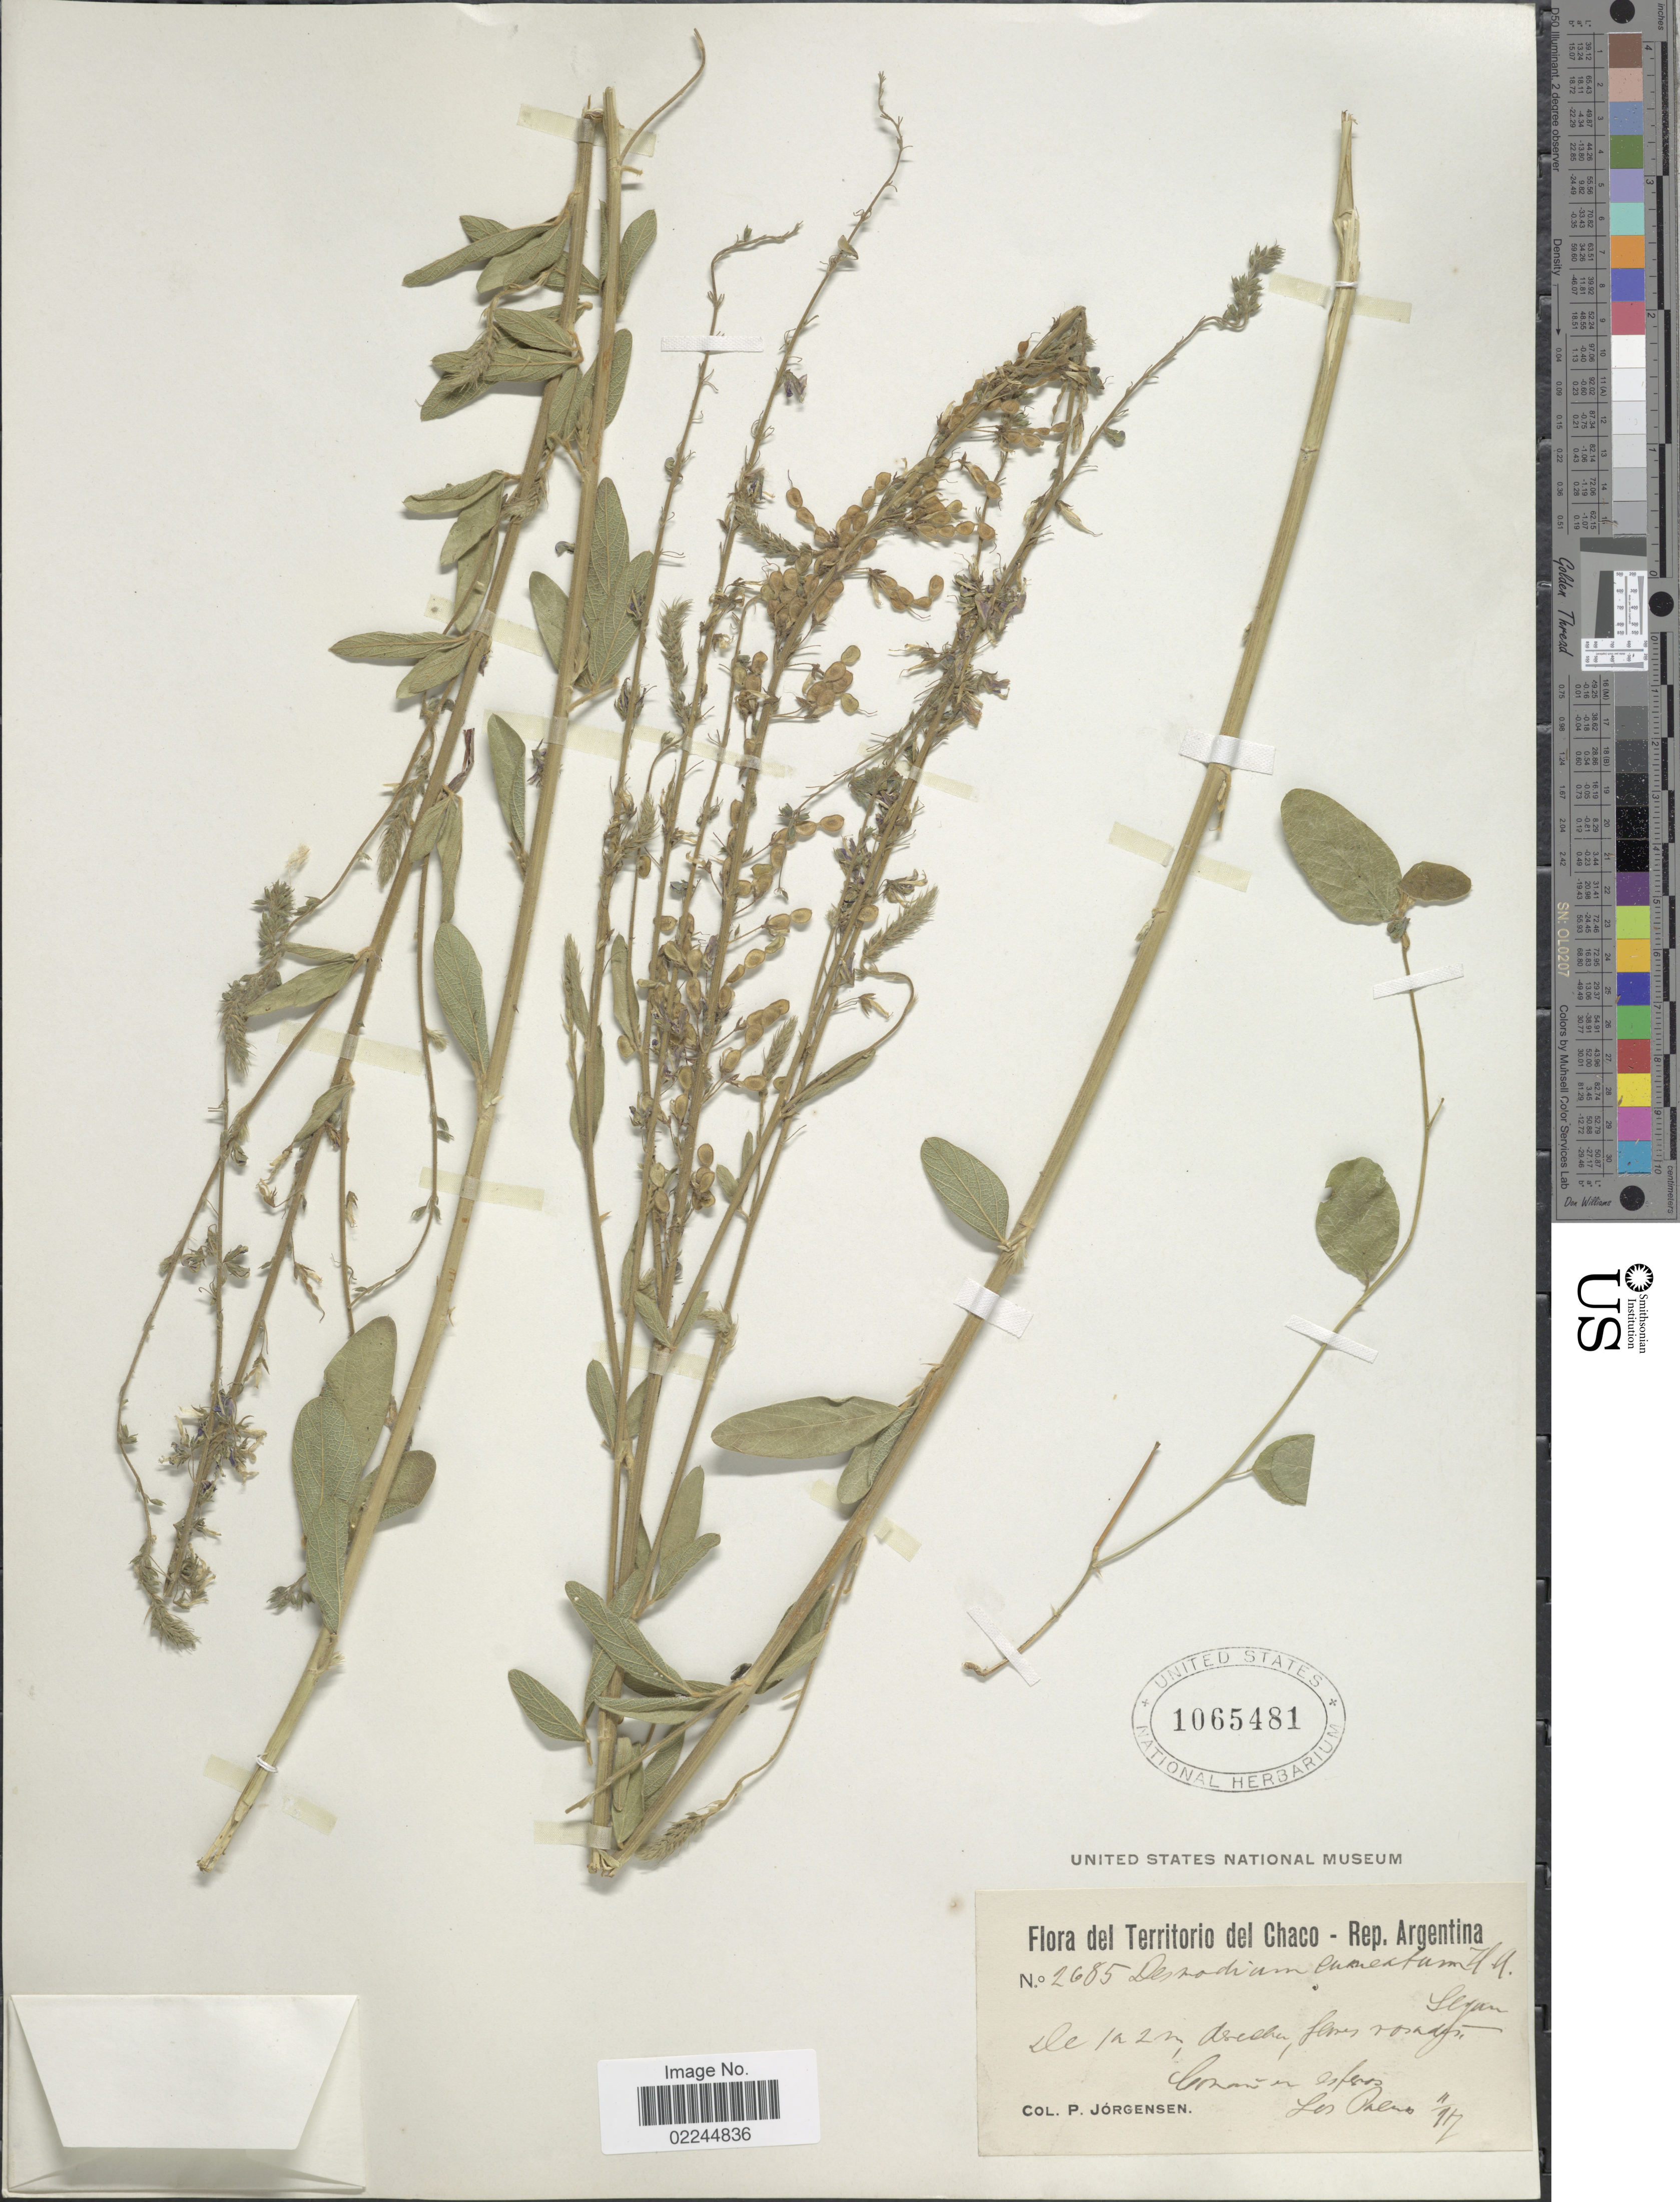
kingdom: Plantae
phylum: Tracheophyta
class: Magnoliopsida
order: Fabales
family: Fabaceae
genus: Desmodium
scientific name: Desmodium cuneatum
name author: Hook. & Arn.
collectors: P. Jörgensen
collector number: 2685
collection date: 1917-11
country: Argentina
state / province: Chaco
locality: Rep. Argentina, Las Palmas,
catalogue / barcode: US 1065481